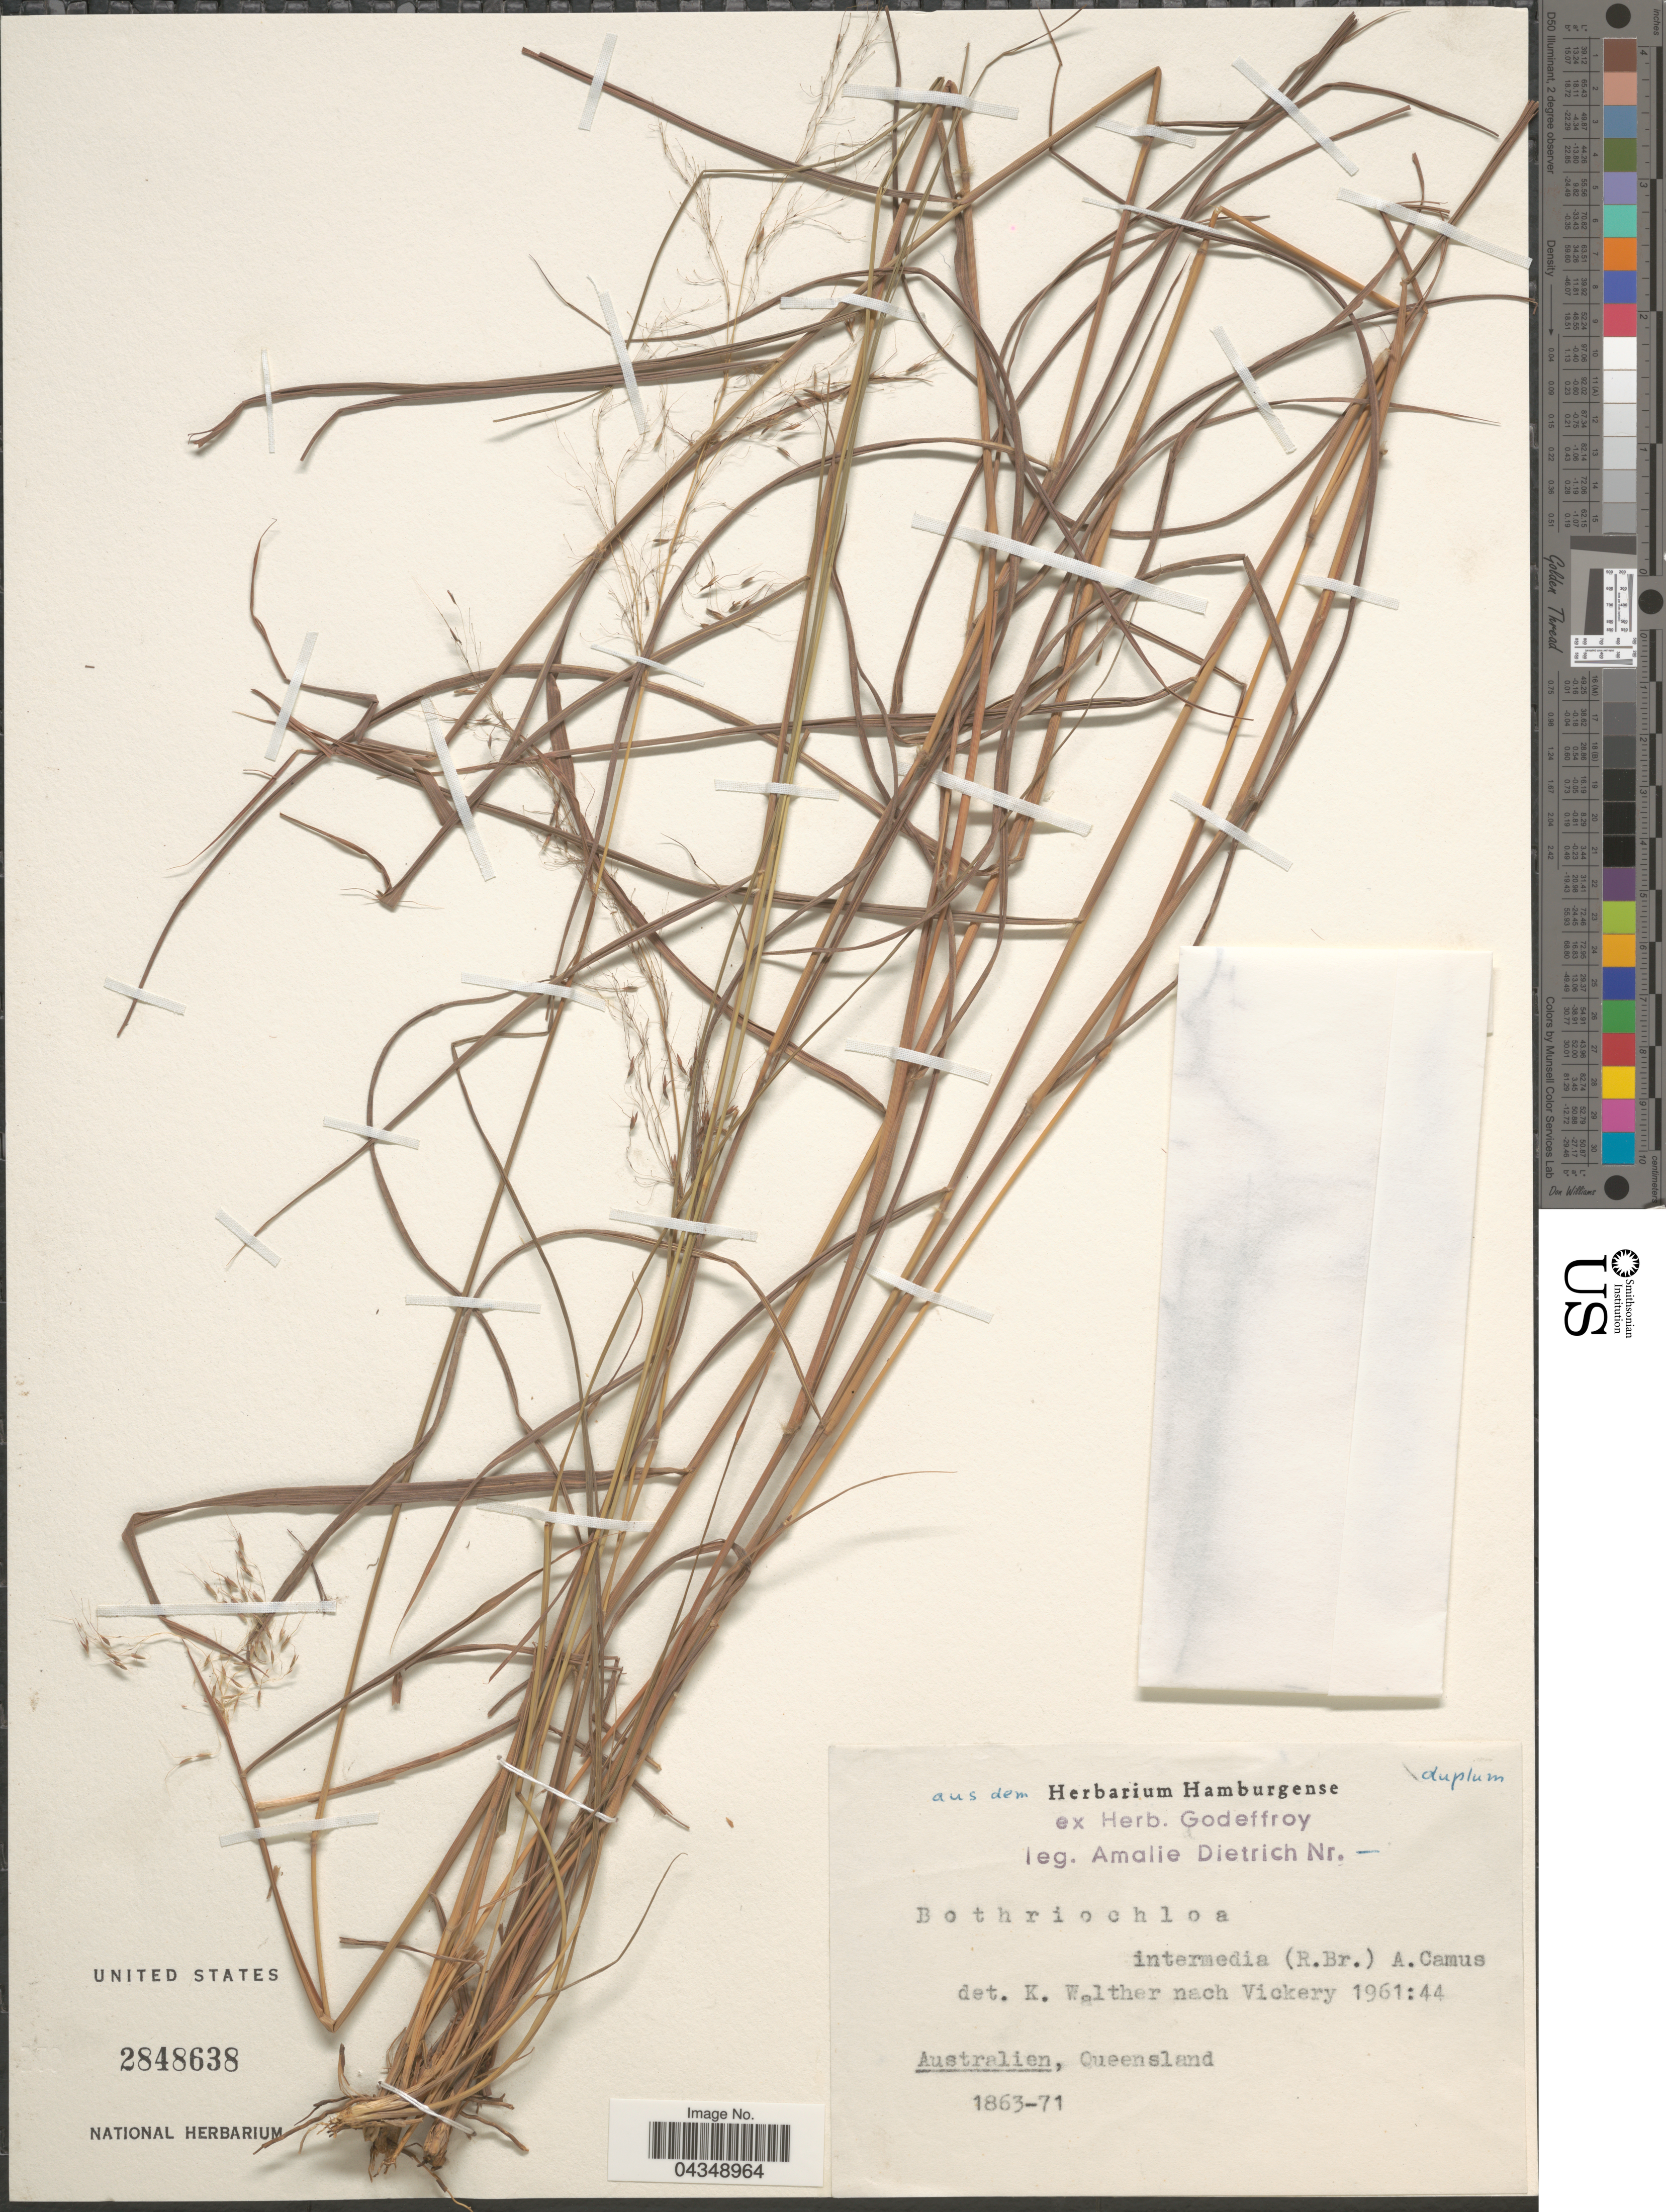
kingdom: Plantae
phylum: Tracheophyta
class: Liliopsida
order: Poales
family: Poaceae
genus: Bothriochloa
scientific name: Bothriochloa bladhii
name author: (Retz.) S.T. Blake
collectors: A. G. Dietrich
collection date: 1863/1871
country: Australia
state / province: Queensland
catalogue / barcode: US 2848638